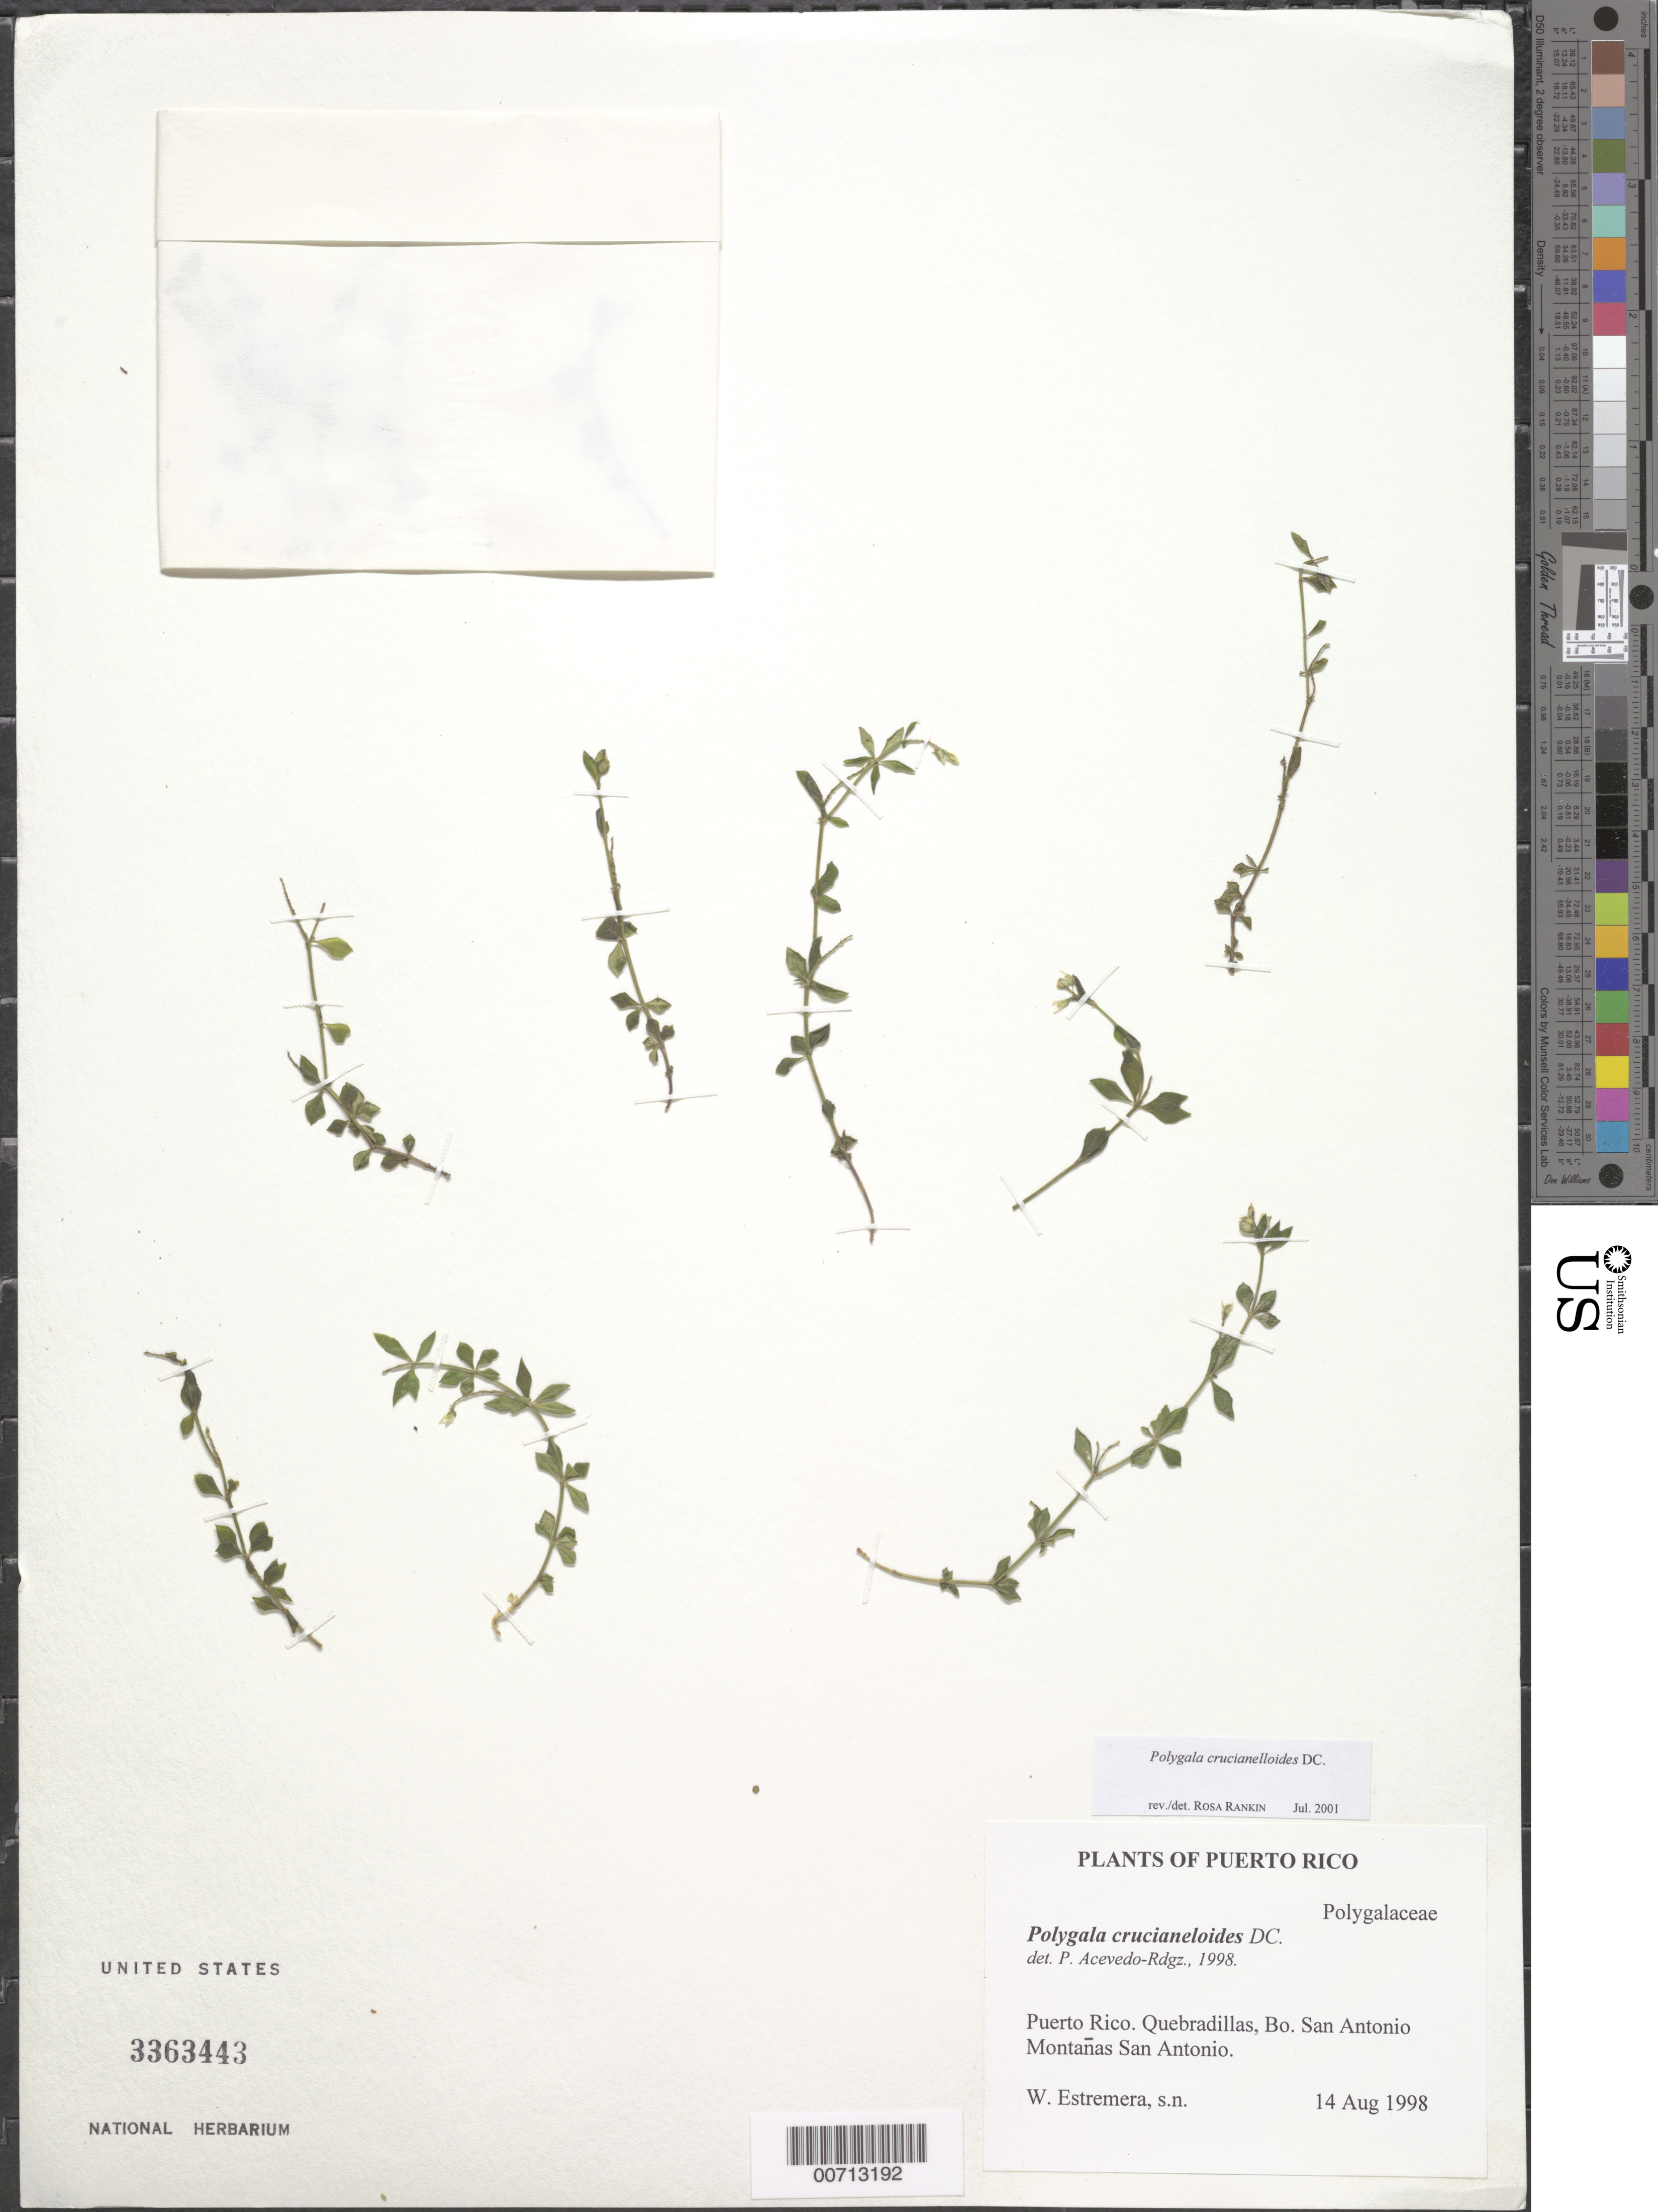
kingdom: Plantae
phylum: Tracheophyta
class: Magnoliopsida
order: Fabales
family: Polygalaceae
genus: Polygala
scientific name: Polygala crucianelloides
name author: DC.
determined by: Rankin Rodriguez, Rosa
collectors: W. Estremera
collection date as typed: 14 Aug 1998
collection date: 1998-08-14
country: Puerto Rico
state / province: Quebradillas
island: Greater Antilles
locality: Bo. San Antonio, Montanas San Antonio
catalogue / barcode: US 3363443